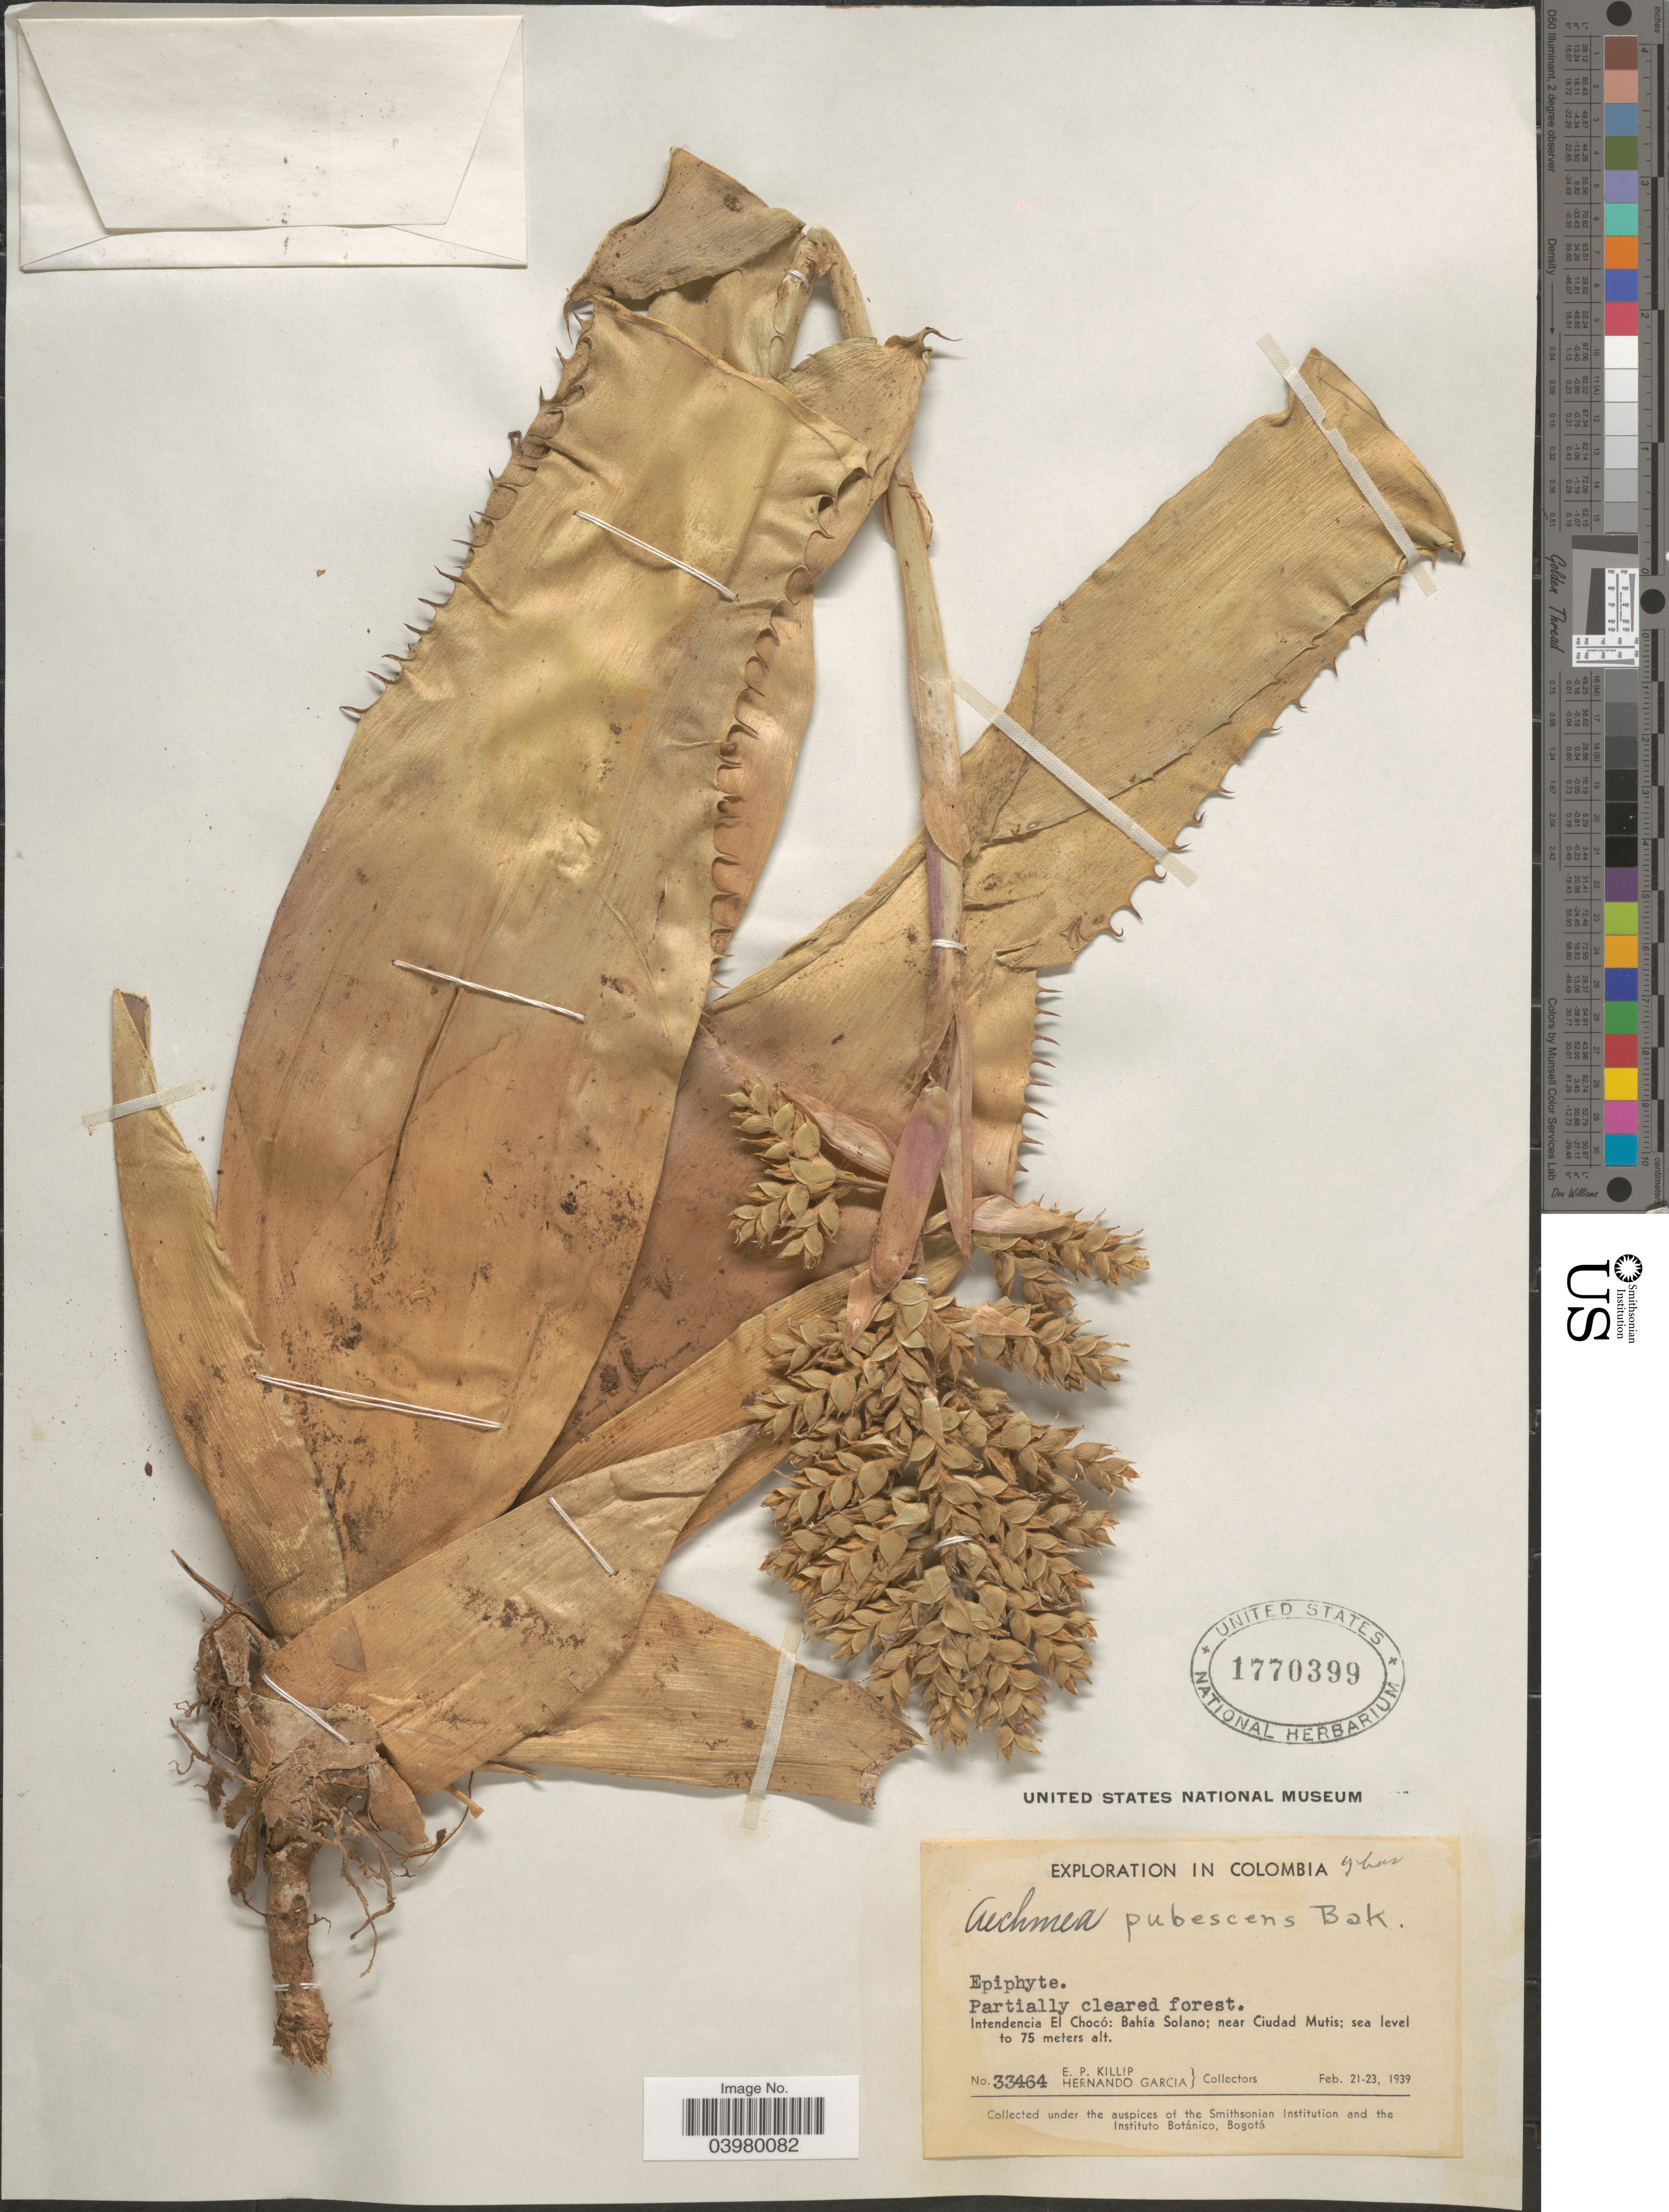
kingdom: Plantae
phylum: Tracheophyta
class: Liliopsida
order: Poales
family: Bromeliaceae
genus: Aechmea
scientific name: Aechmea pubescens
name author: Baker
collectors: E. P. Killip & H. Garcia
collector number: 33464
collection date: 1939-02-21/1939-02-23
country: Colombia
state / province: Chocó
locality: Intendencia El Chocó: Bahía Solano; near Ciudad Mutis.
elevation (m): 0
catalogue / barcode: US 1770399